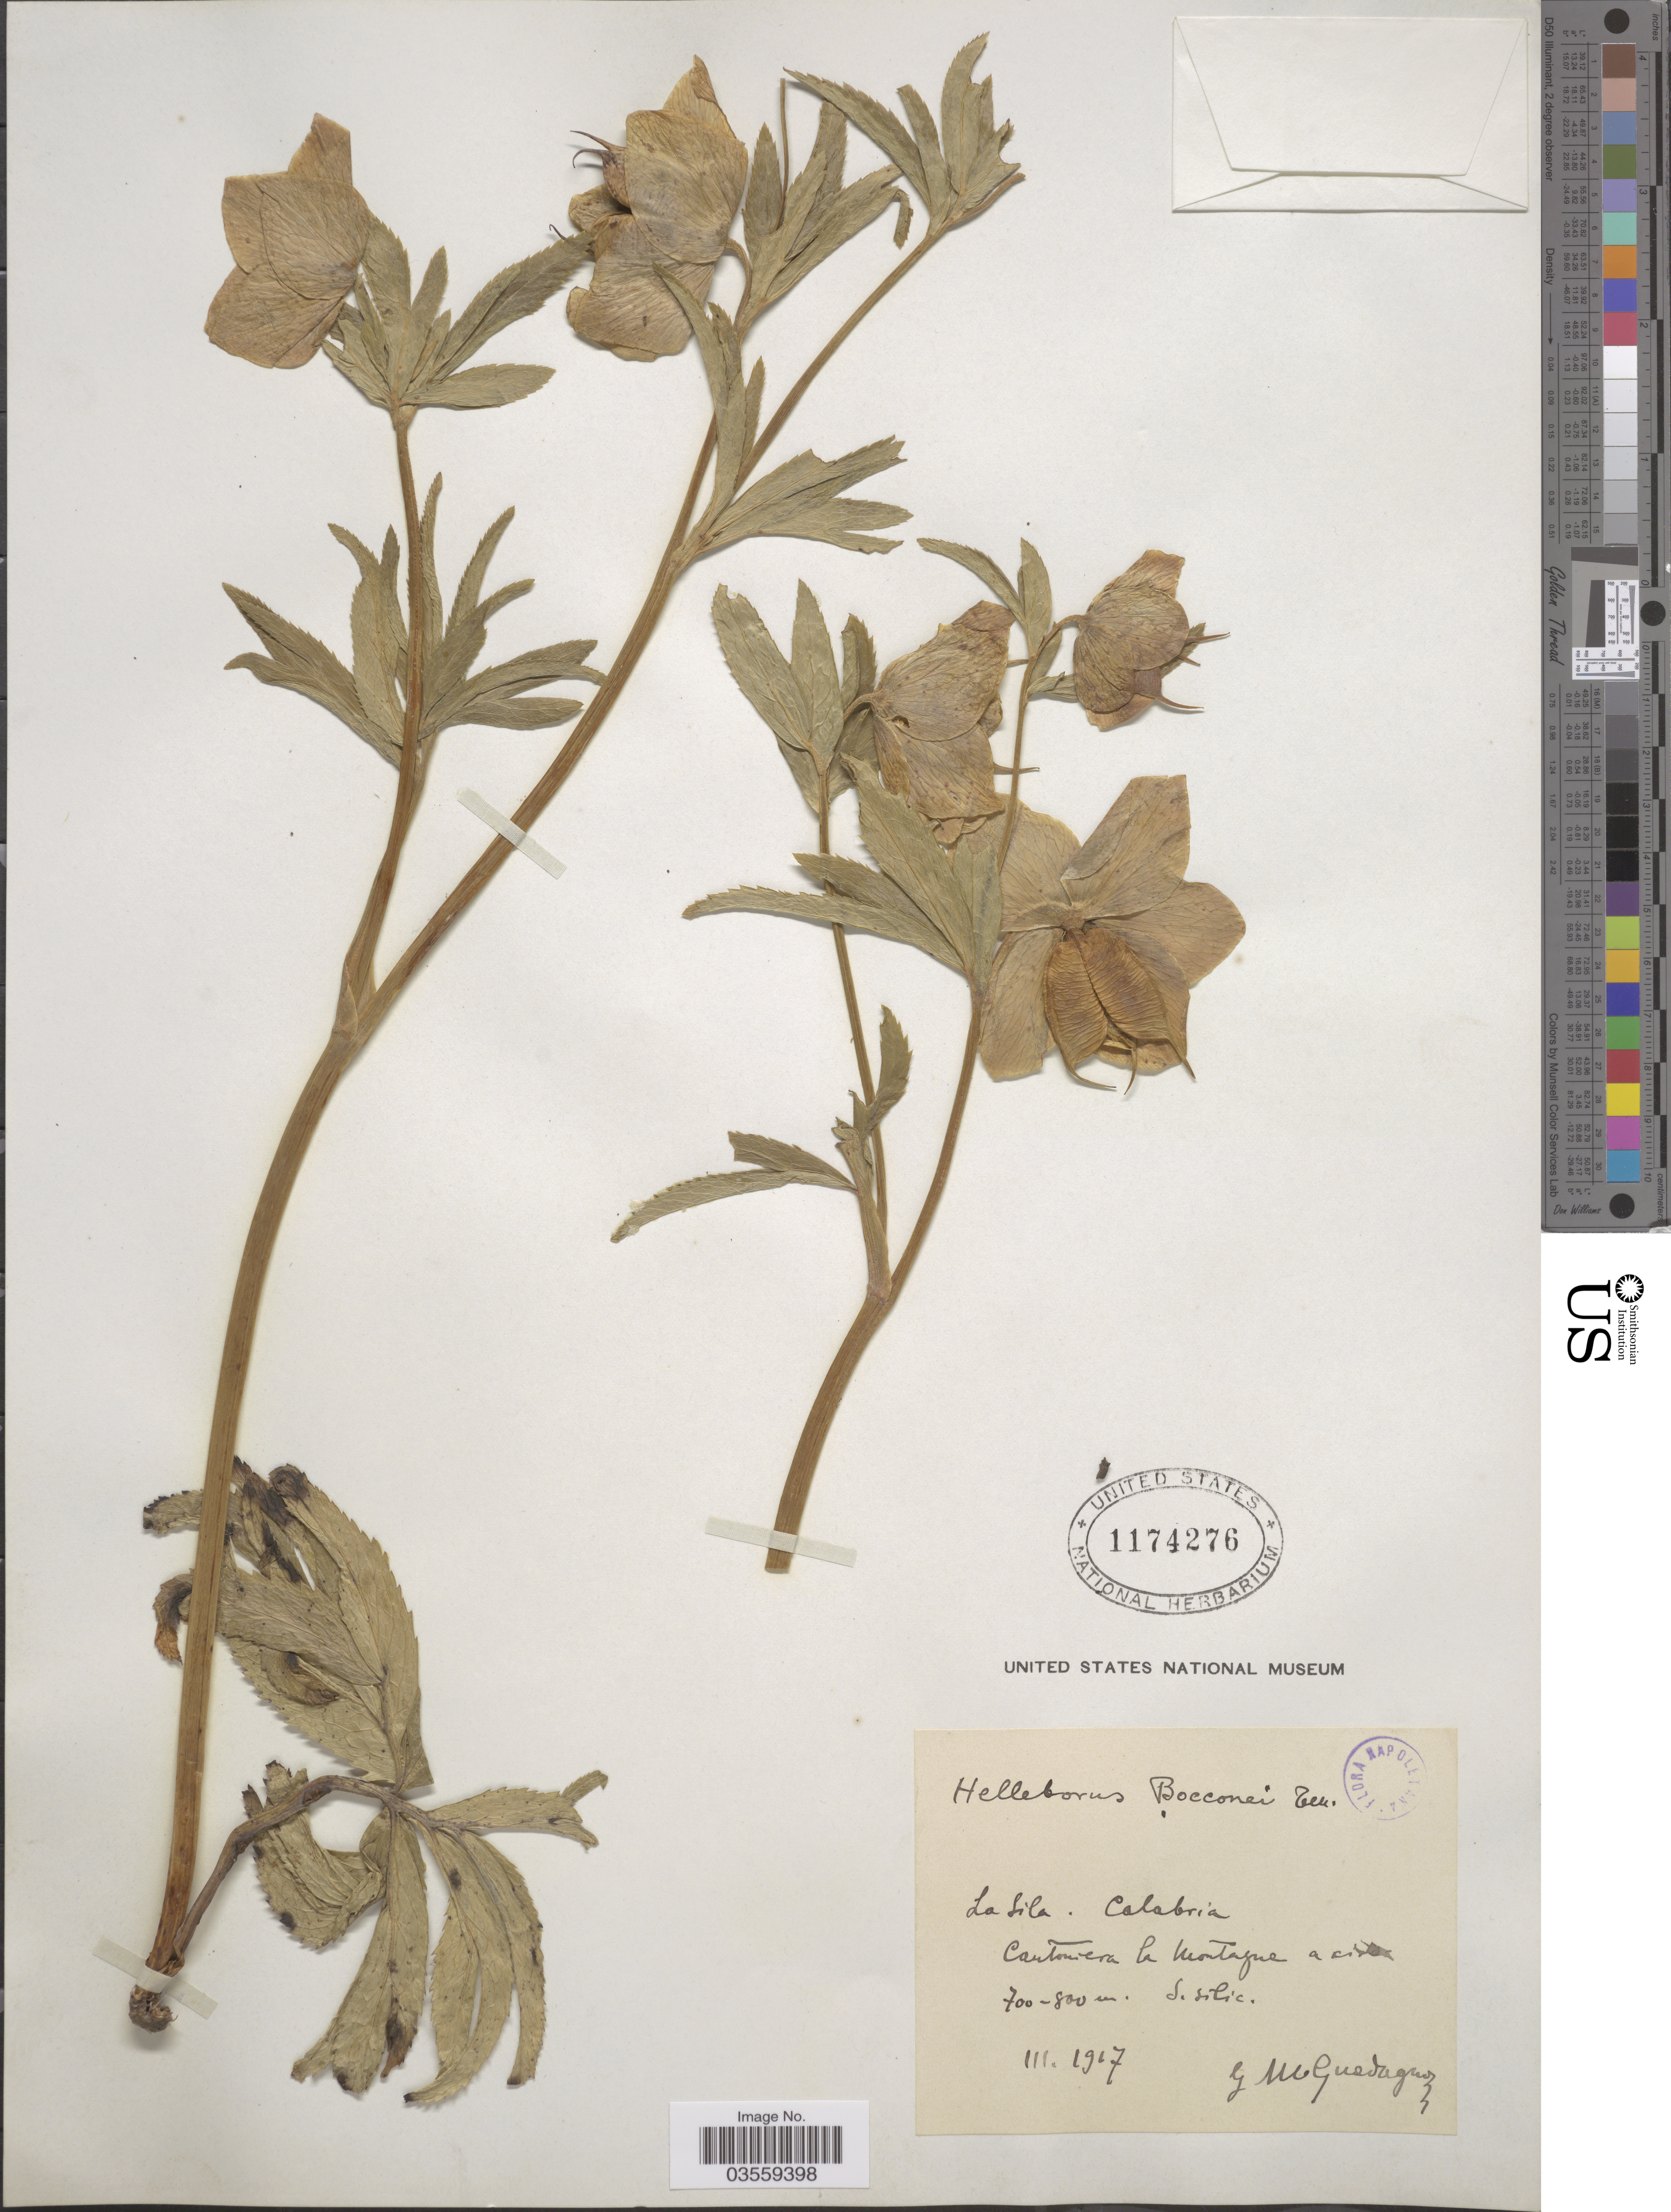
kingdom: Plantae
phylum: Tracheophyta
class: Magnoliopsida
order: Ranunculales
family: Ranunculaceae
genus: Helleborus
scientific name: Helleborus bocconei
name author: Ten.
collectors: G. Guadagno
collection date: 1917-03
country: Italy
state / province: Calabria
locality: La Sila. Cantoniera la montagne.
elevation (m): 700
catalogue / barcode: US 1174276